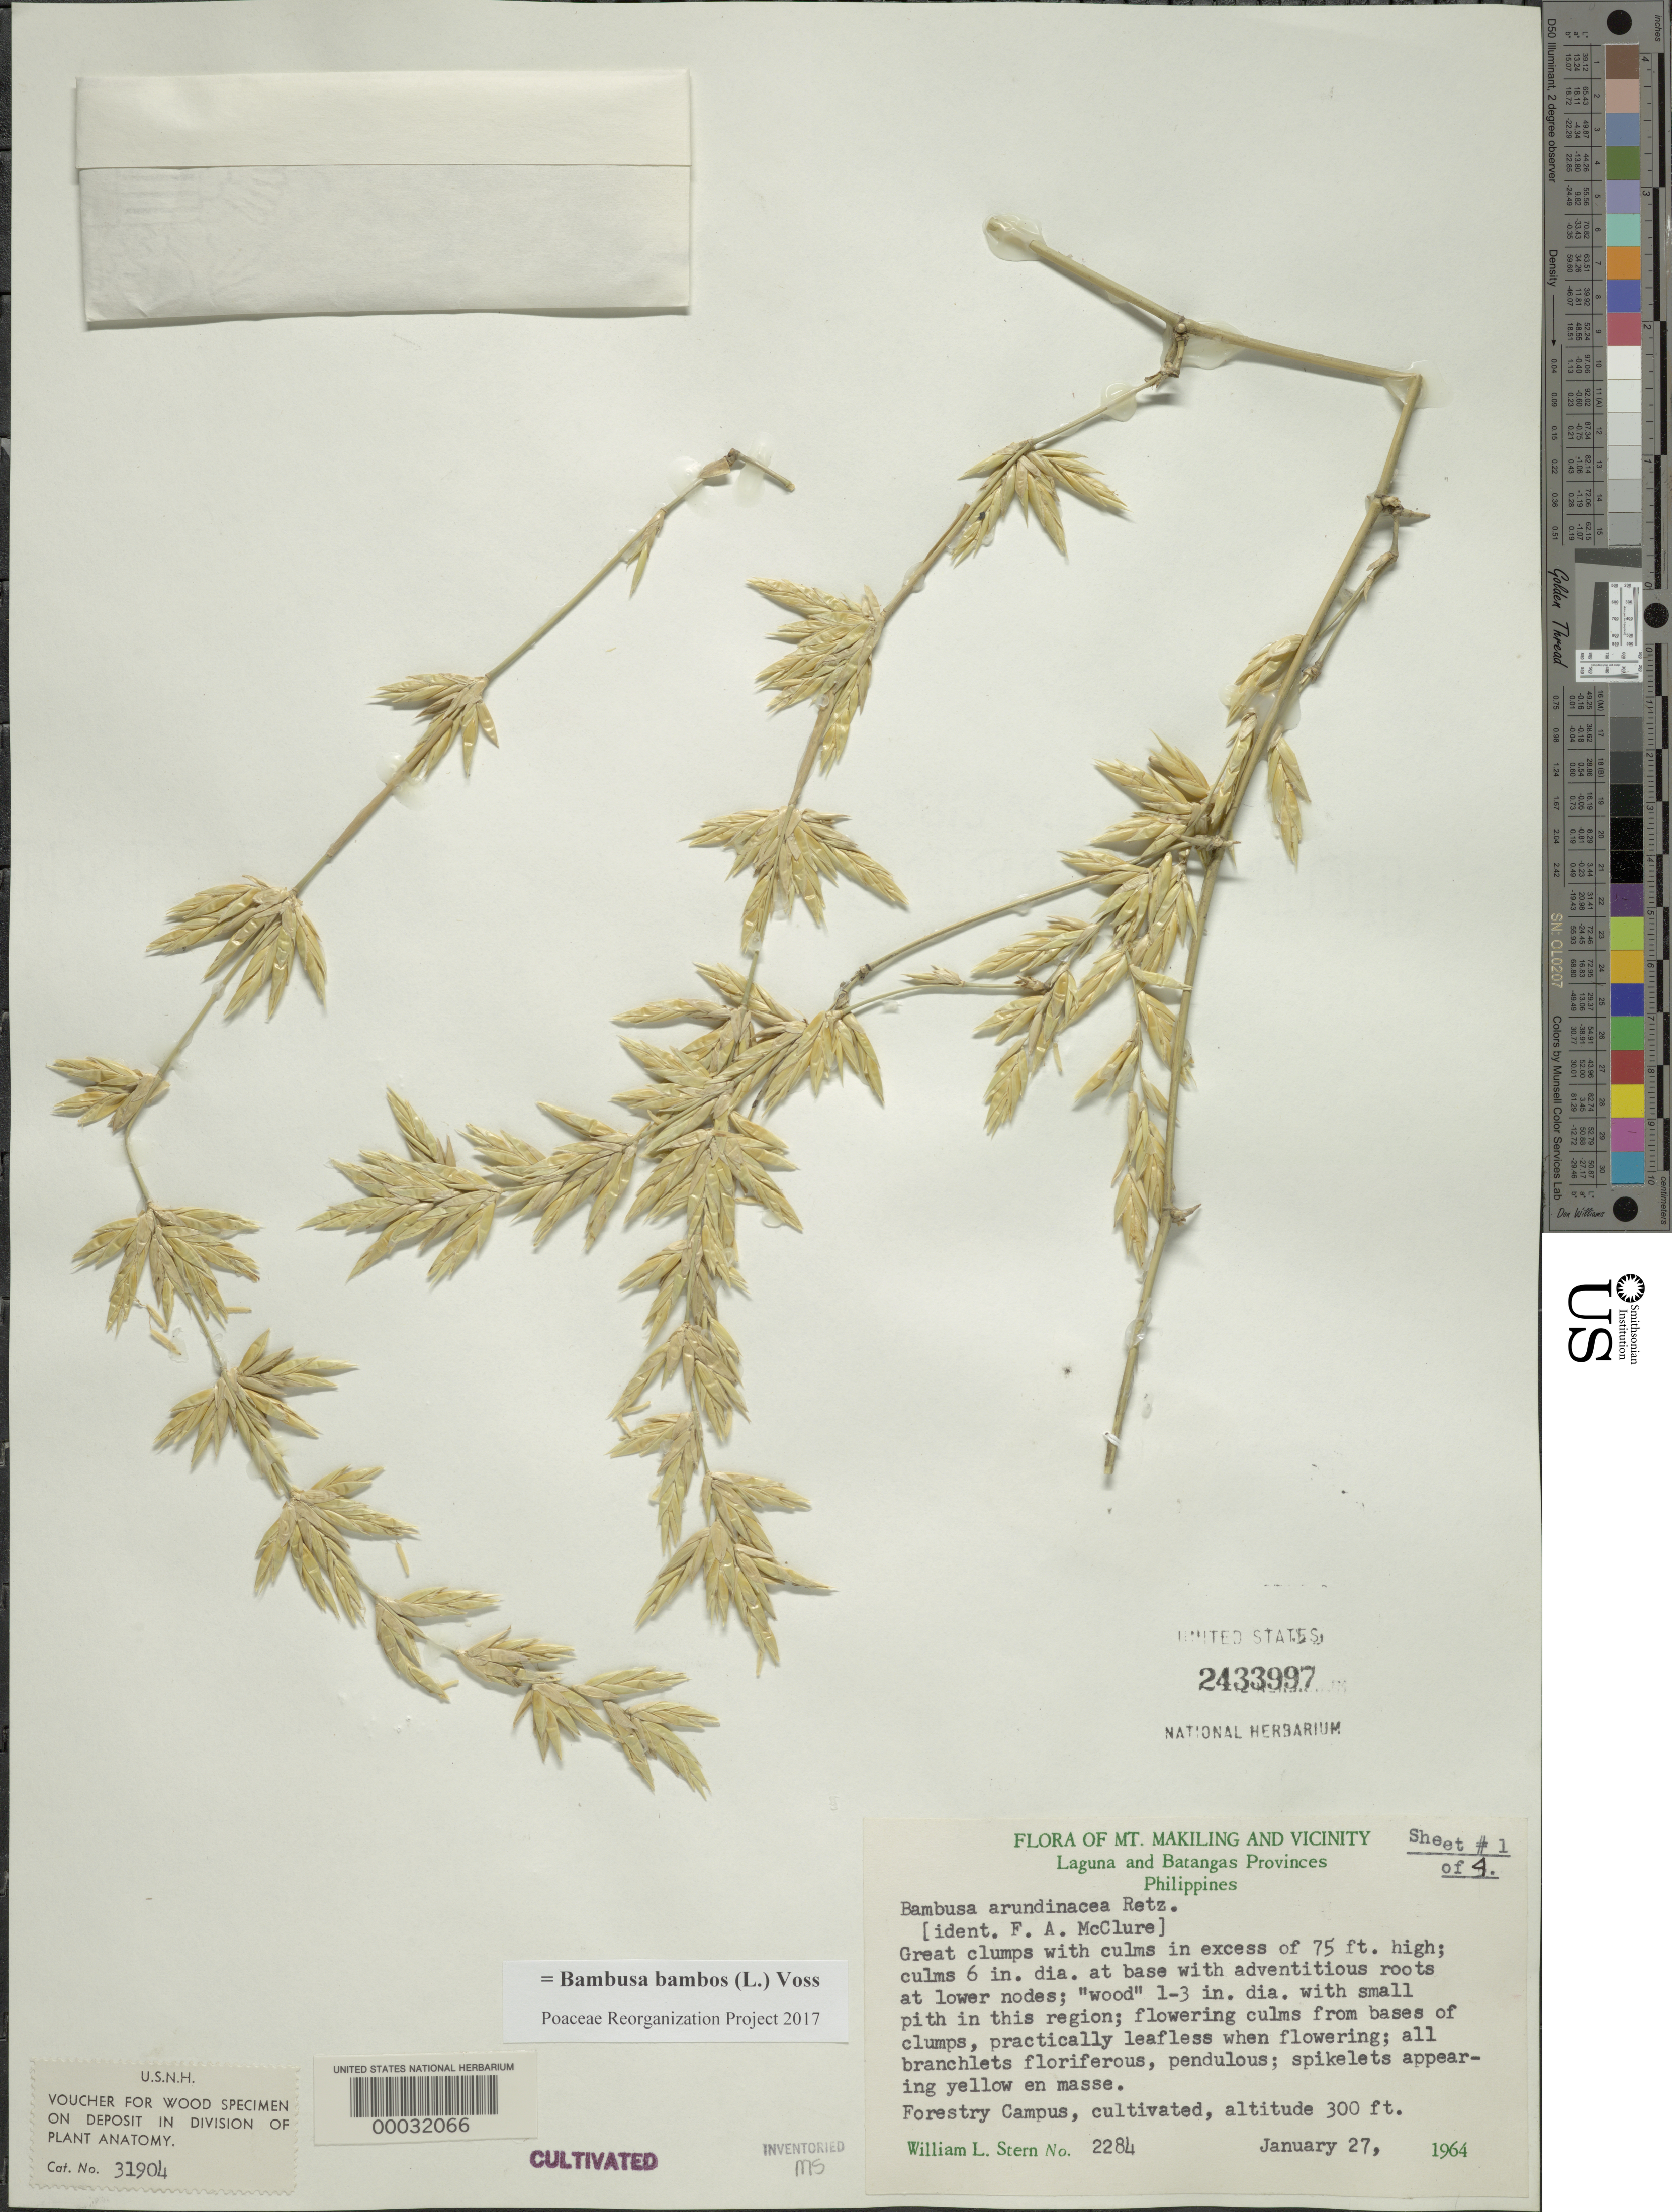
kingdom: Plantae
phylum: Tracheophyta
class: Liliopsida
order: Poales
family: Poaceae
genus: Bambusa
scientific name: Bambusa bambos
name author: (L.) Voss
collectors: W. L. Stern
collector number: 2284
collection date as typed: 27 Jan 1964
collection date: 1964-01-27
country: Philippines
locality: Laguna, batangas, mt. makiling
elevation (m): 92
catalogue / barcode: US 2433997